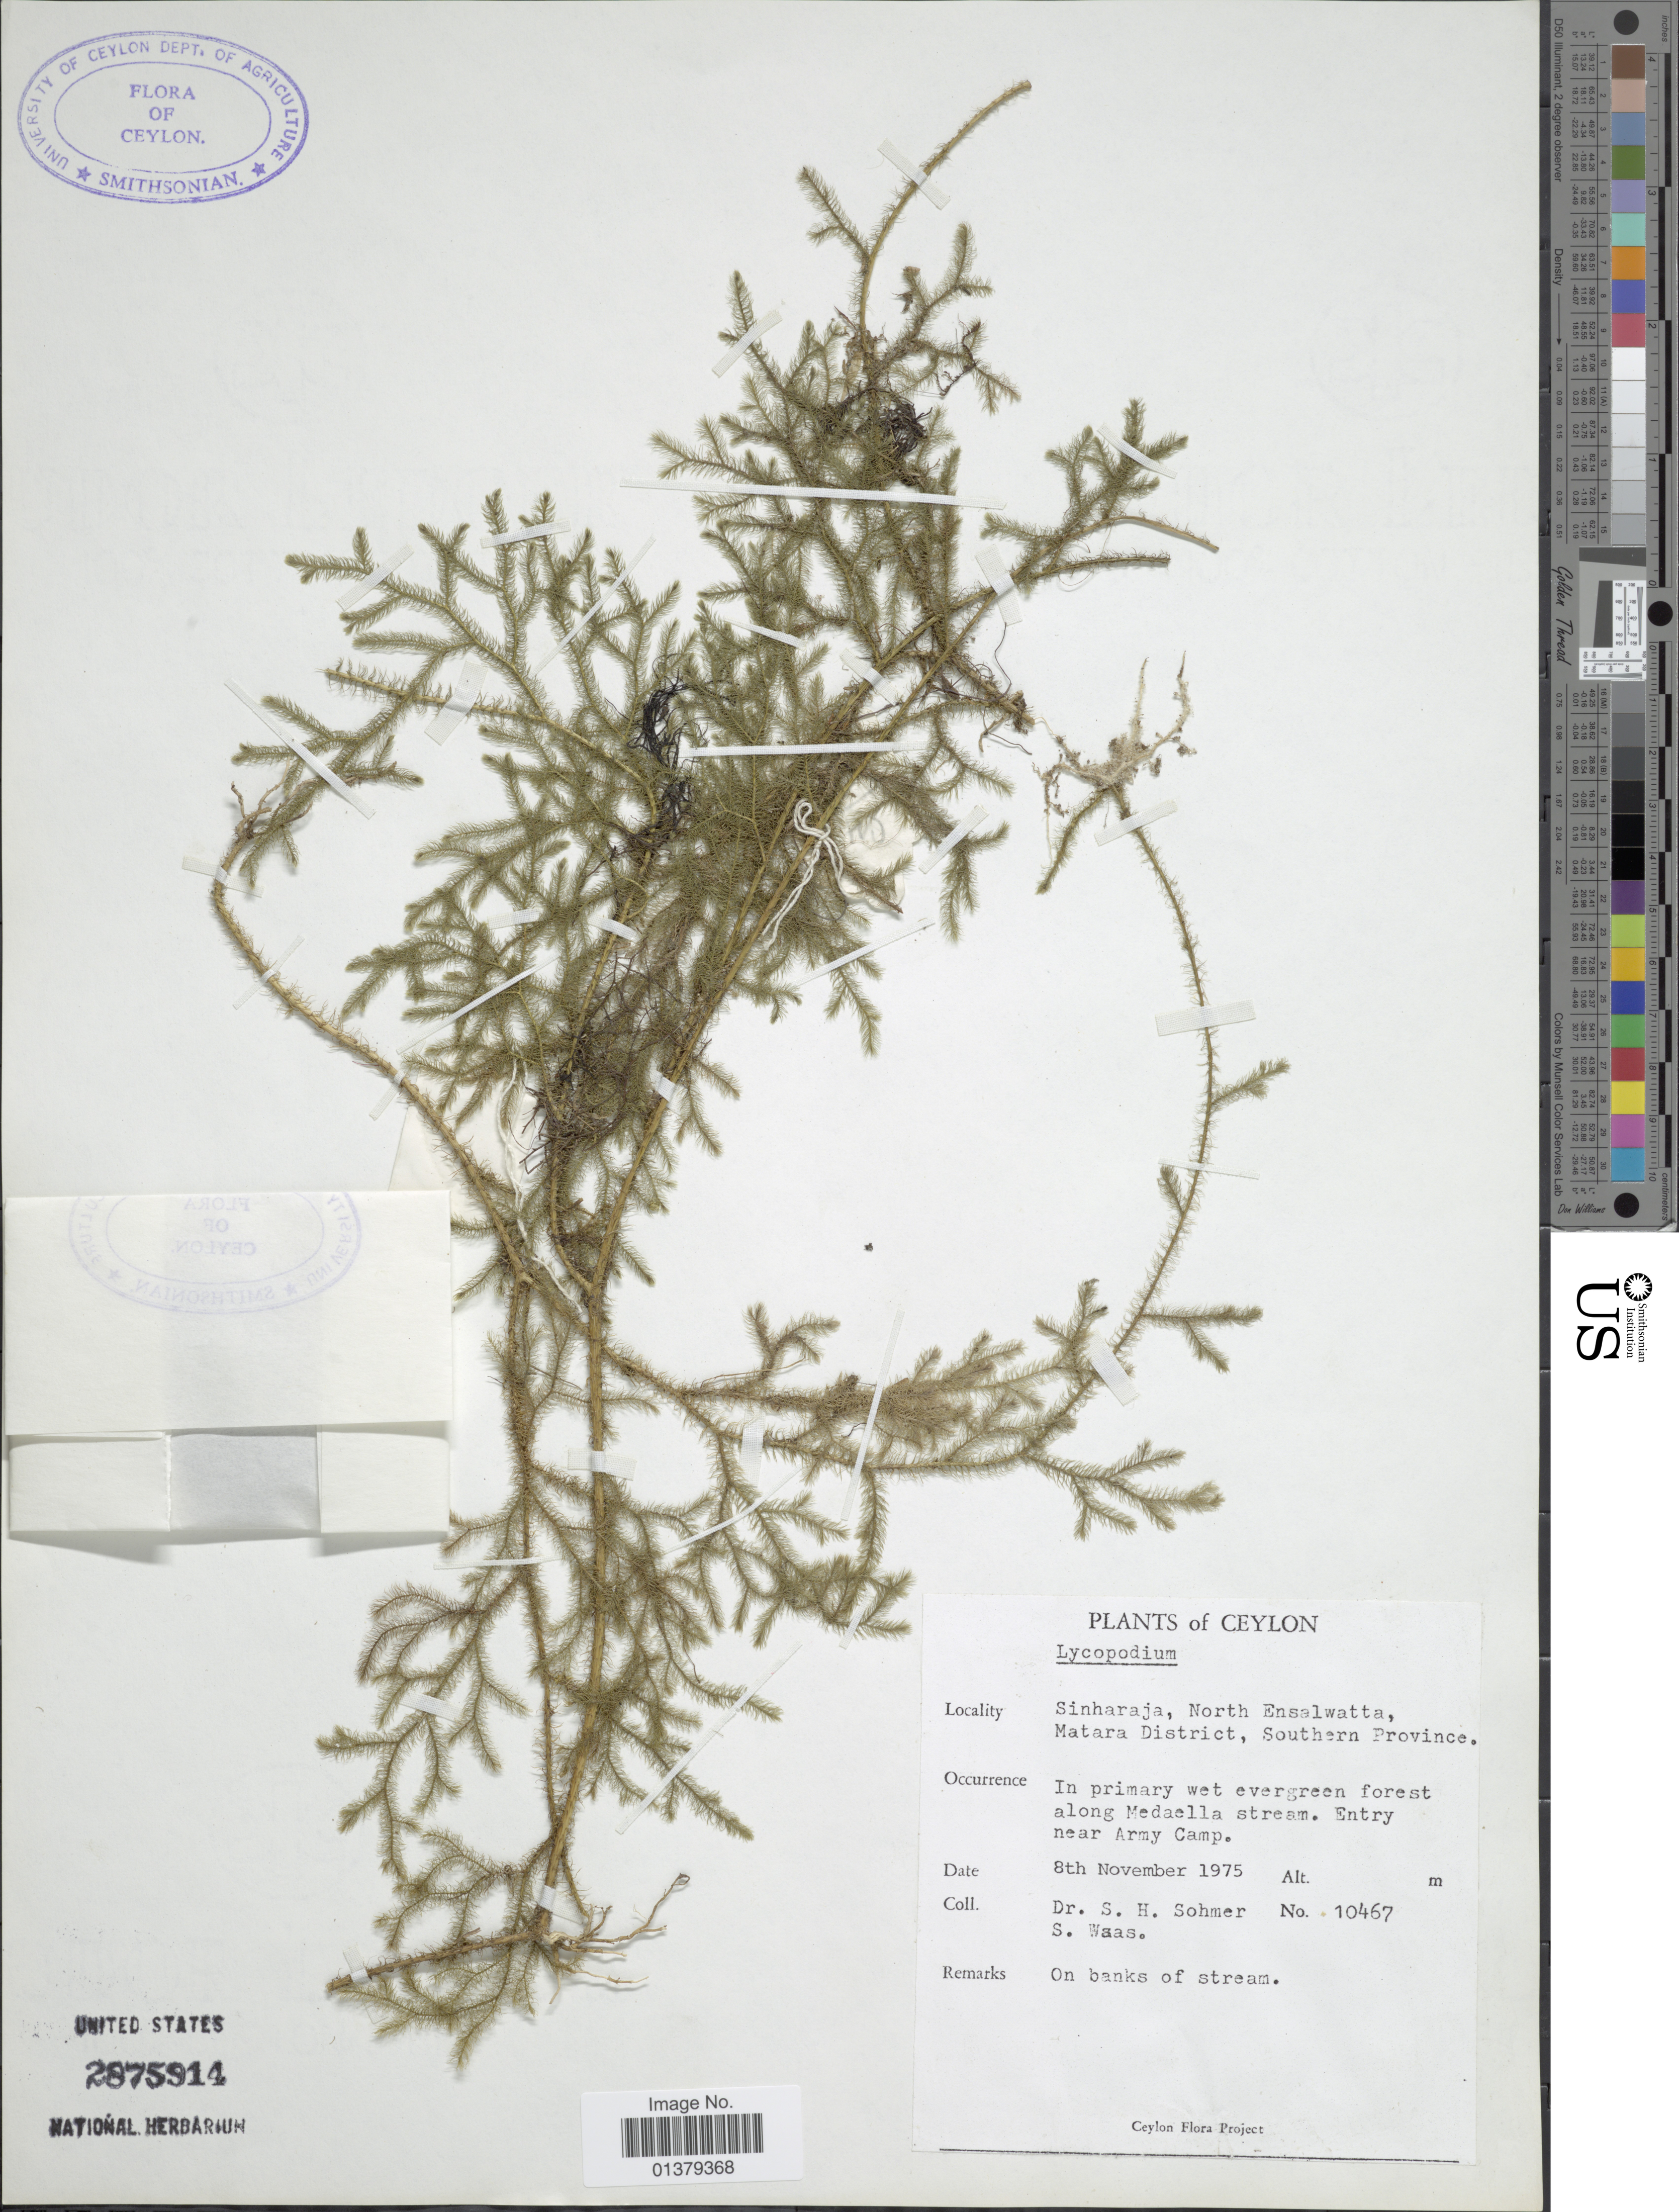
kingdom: Plantae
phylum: Tracheophyta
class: Lycopodiopsida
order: Lycopodiales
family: Lycopodiaceae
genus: Palhinhaea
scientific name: Palhinhaea cernua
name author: (L.) Vasc. & Franco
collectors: S. H. Sohmer & S. Waas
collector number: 10467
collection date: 1975-11-08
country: Sri Lanka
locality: Ceylon, Sinharaja, North Ensalwatta, Matara District, Southern Province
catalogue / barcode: US 2875914